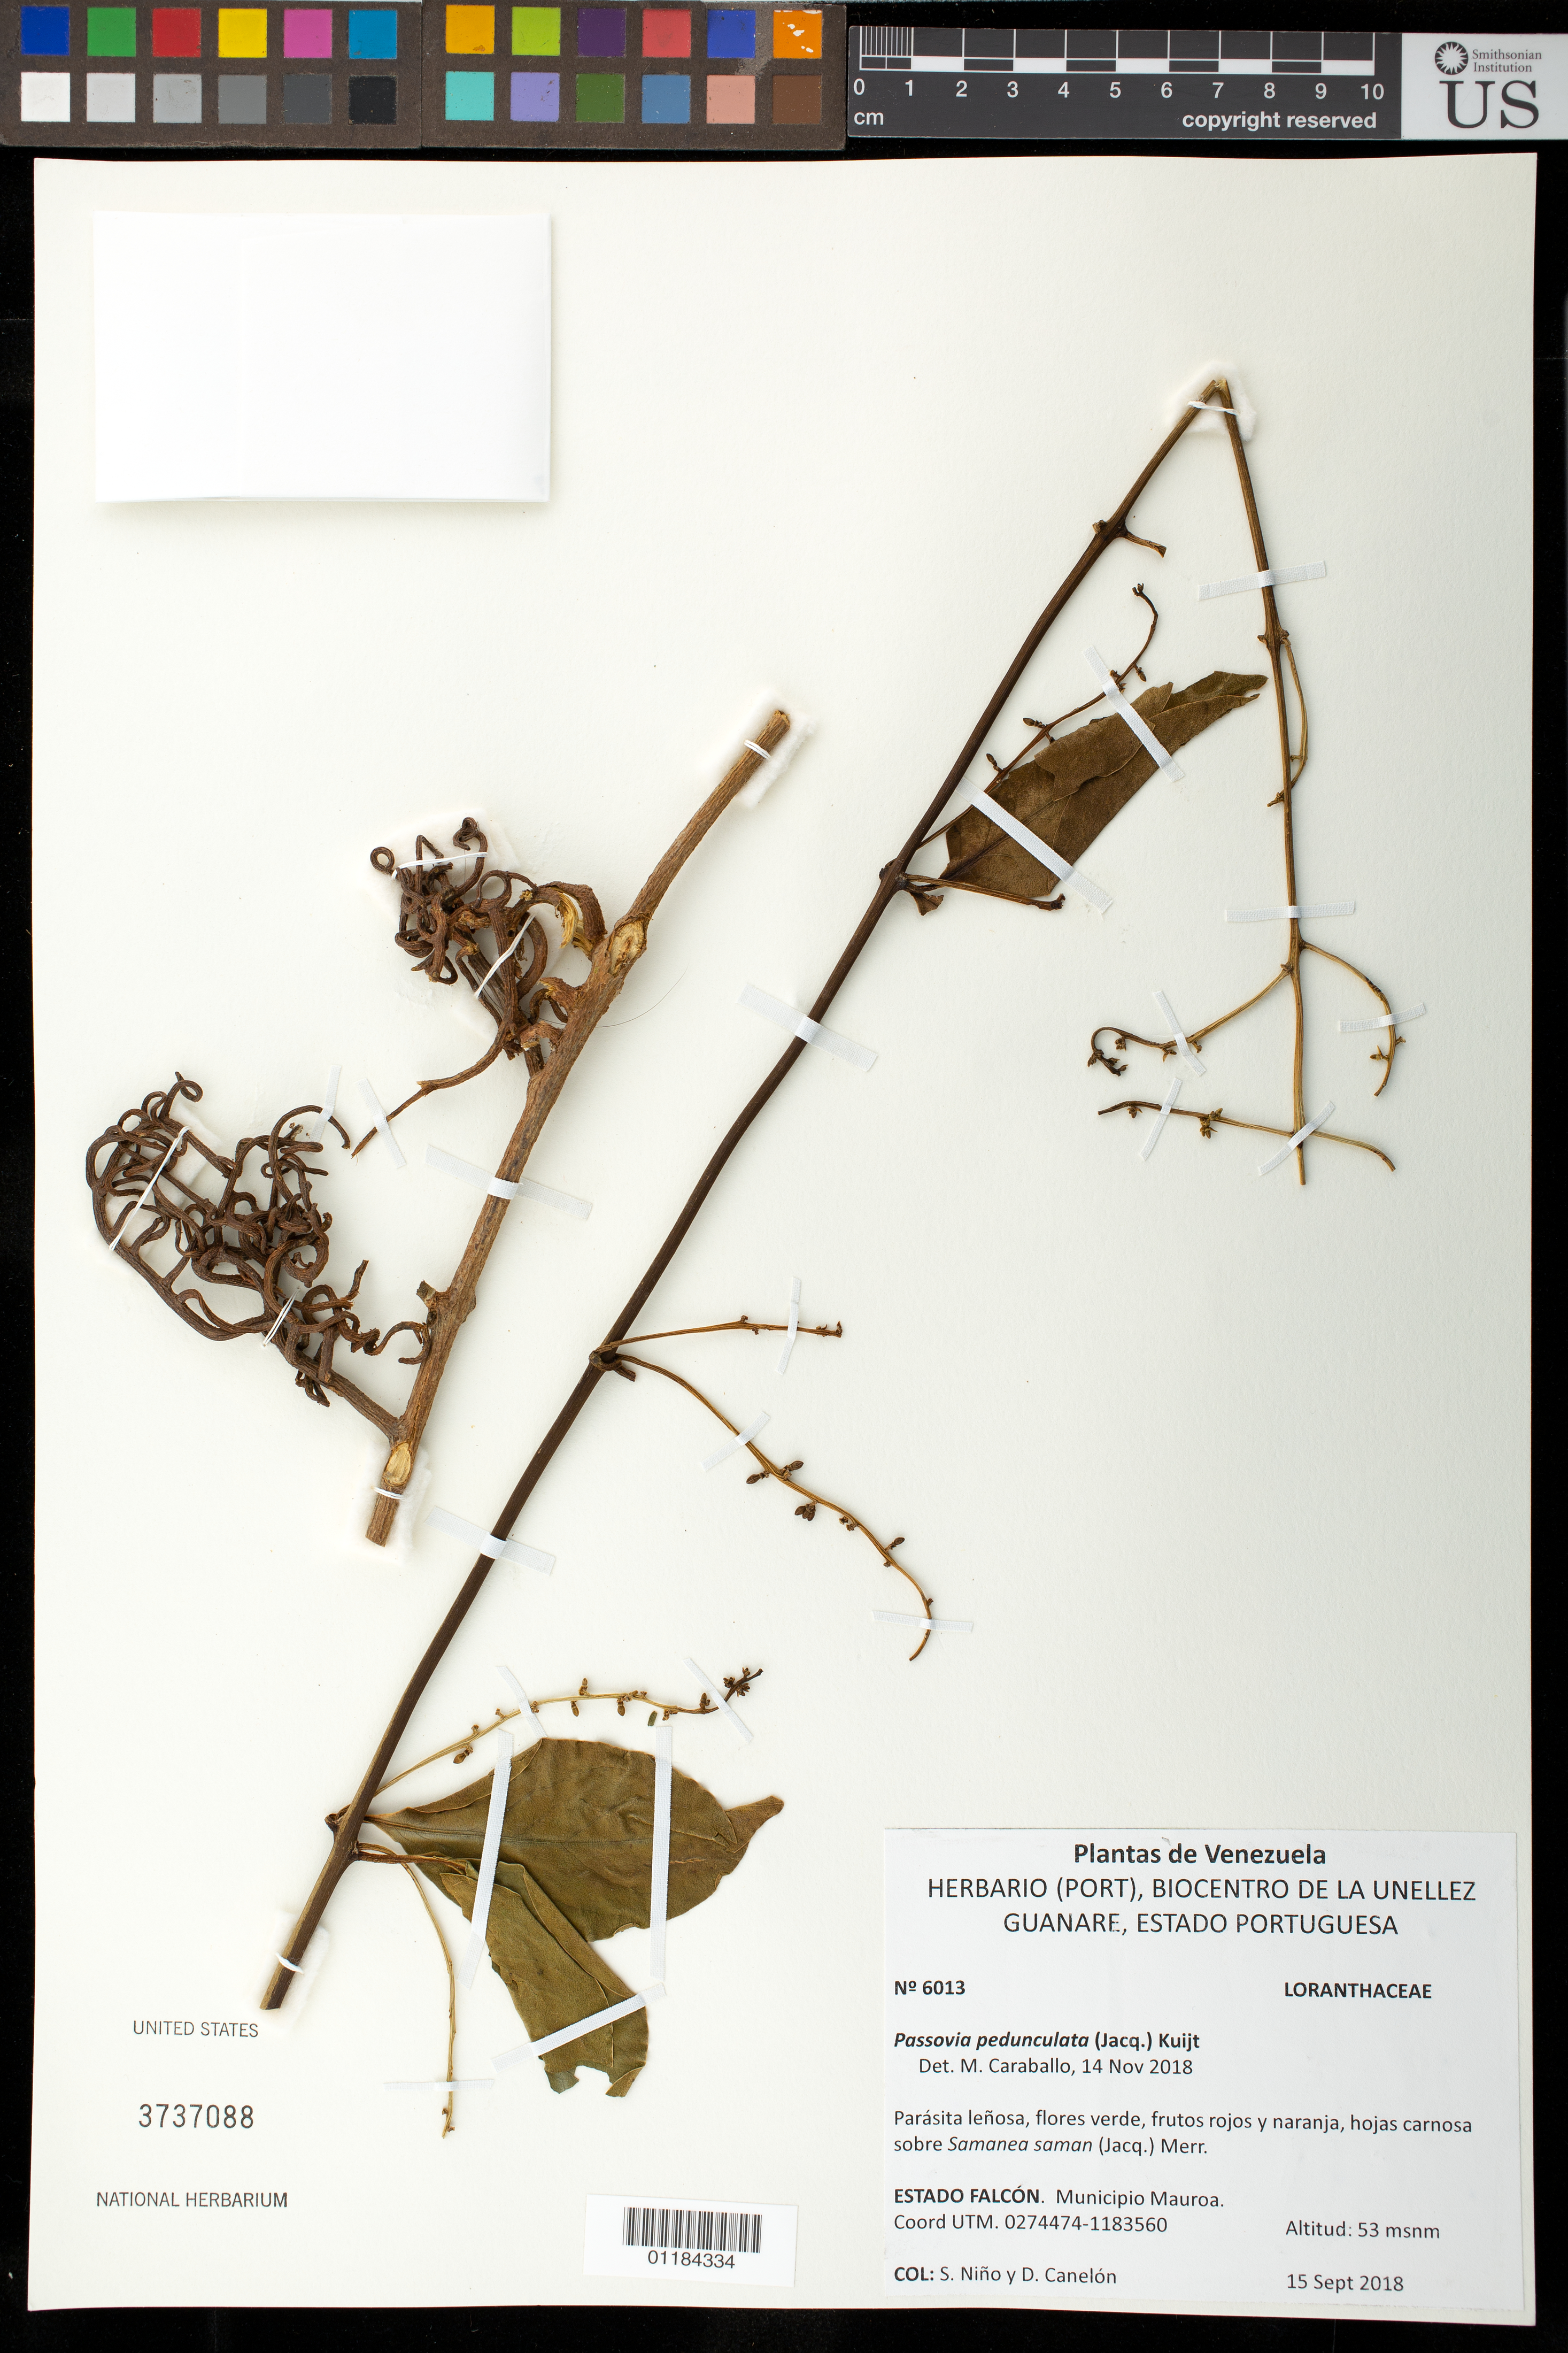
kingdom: Plantae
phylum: Tracheophyta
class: Magnoliopsida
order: Santalales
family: Loranthaceae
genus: Passovia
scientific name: Passovia pedunculata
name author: (Jacq.) Kuijt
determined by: Caraballo-Ortiz, Marcos A., (MISS), University of Mississippi (UNITED STATES)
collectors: S. M. Niño & D. Canelón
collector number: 6013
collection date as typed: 15 Sep 2018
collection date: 2018-09-15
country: Venezuela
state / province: Falcón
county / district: Mauroa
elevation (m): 53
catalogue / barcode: US 3737088